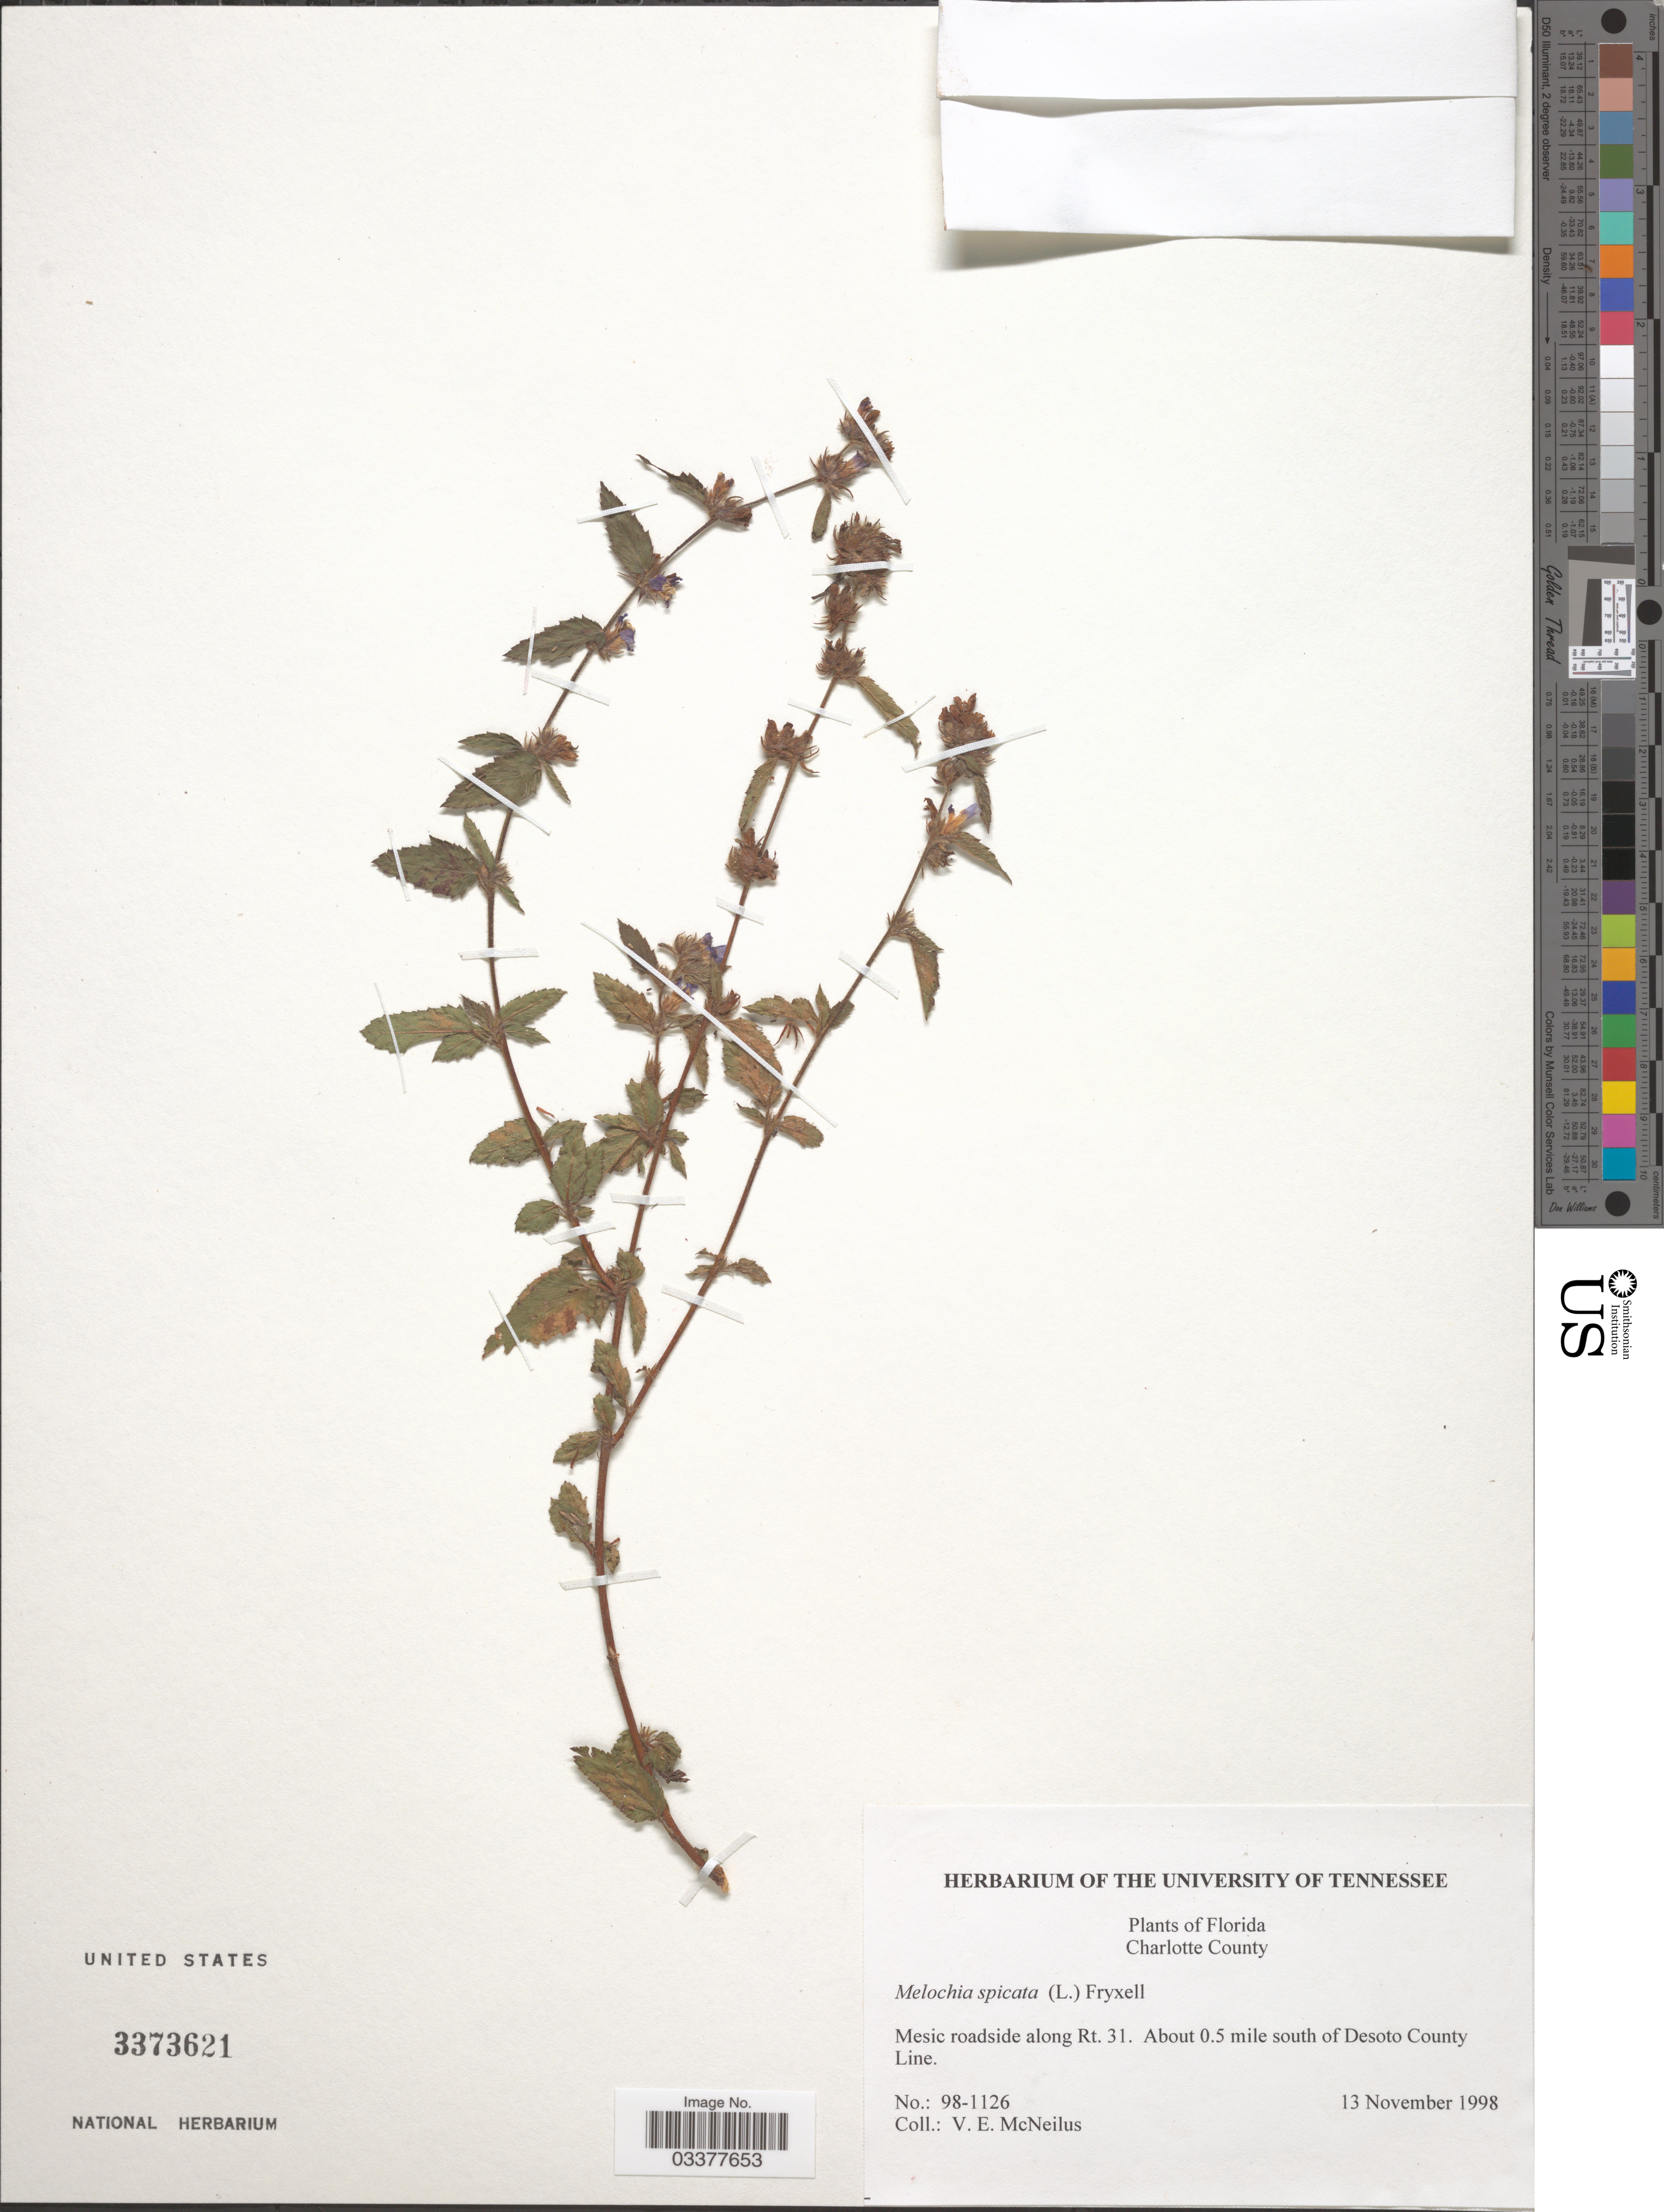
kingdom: Plantae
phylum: Tracheophyta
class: Magnoliopsida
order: Malvales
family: Malvaceae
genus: Melochia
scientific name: Melochia spicata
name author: (L.) Fryxell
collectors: V. Mcneilus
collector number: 98-1126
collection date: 1998-11-13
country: United States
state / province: Florida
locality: Charlotte County. Mesic roadside along Rt. 31. About 0.5 mile south of Desoto County Line.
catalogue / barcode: US 3373621